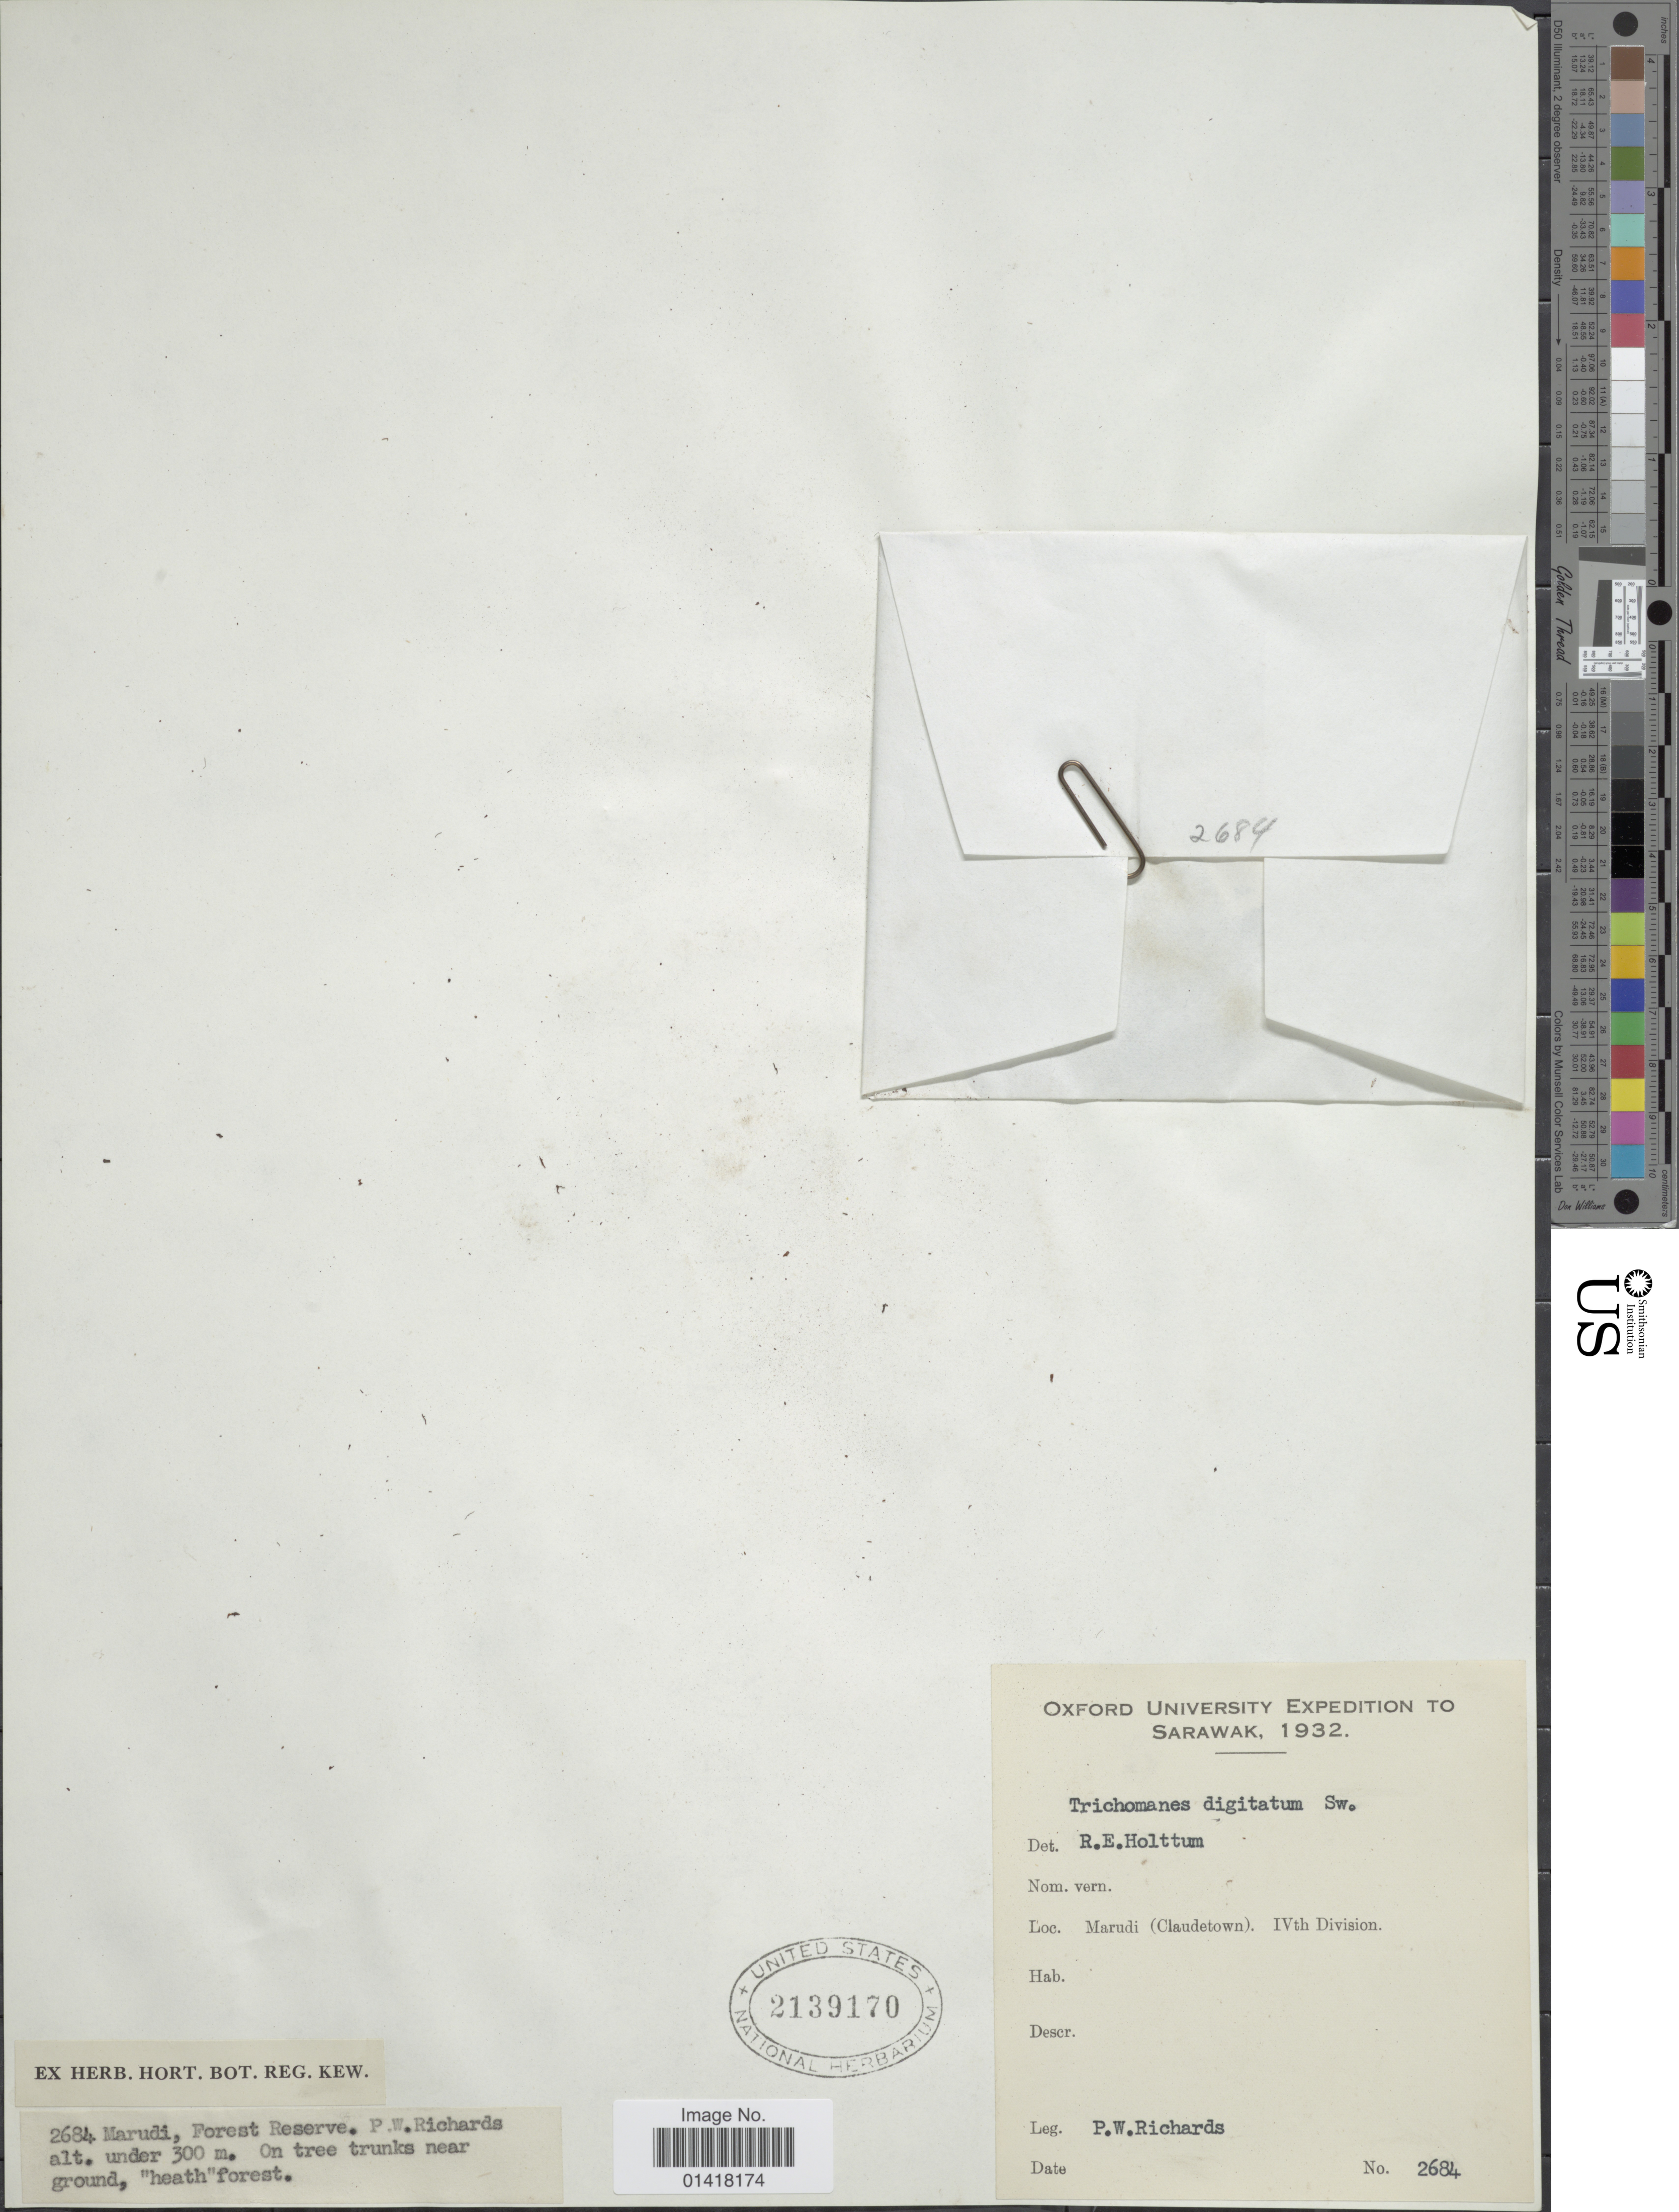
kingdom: Plantae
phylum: Tracheophyta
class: Polypodiopsida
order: Hymenophyllales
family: Hymenophyllaceae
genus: Hymenophyllum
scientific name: Hymenophyllum digitatum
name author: (Sw.) Fosberg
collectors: P. Richards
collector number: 2684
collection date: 1932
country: Malaysia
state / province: Sarawak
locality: Marudi (Claudetown). IVth Division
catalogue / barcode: US 2139170